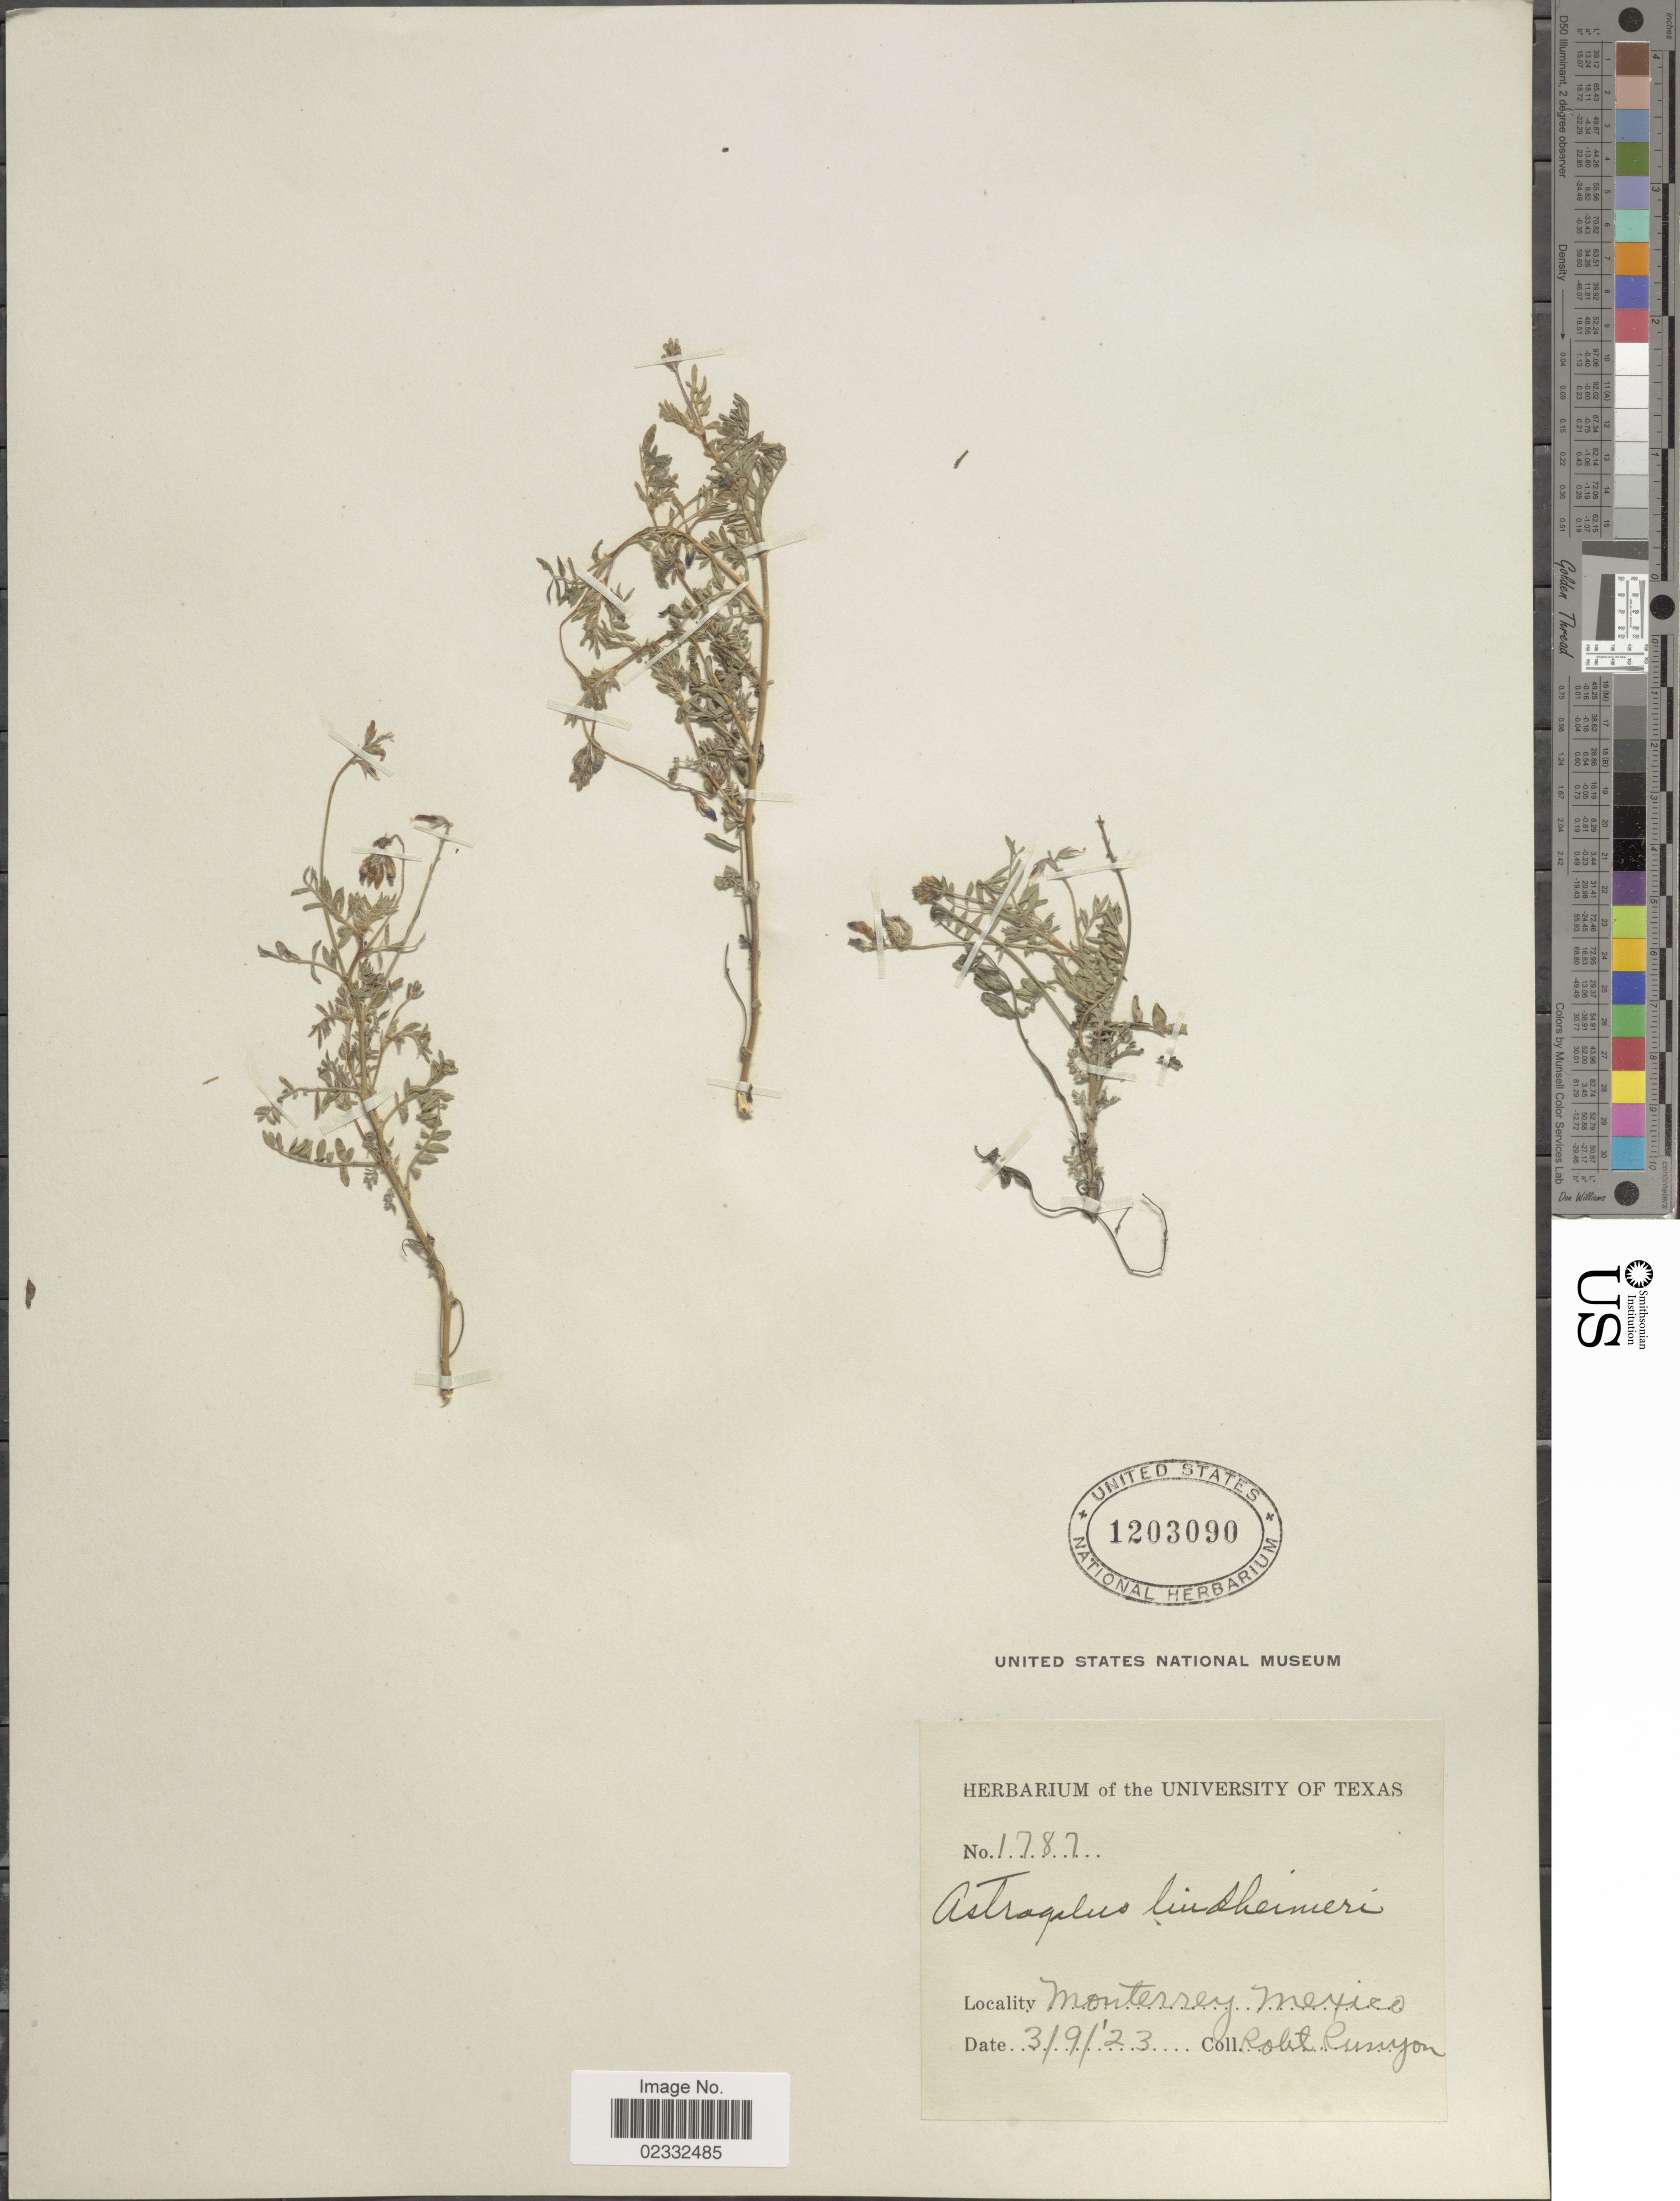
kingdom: Plantae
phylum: Tracheophyta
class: Magnoliopsida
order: Fabales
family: Fabaceae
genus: Astragalus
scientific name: Astragalus lindheimeri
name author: Engelm. ex A. Gray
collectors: R. Runyon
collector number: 1787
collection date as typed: Transcribed d/m/y: 3/9/23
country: Mexico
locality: Monterrey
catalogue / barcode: US 1203090